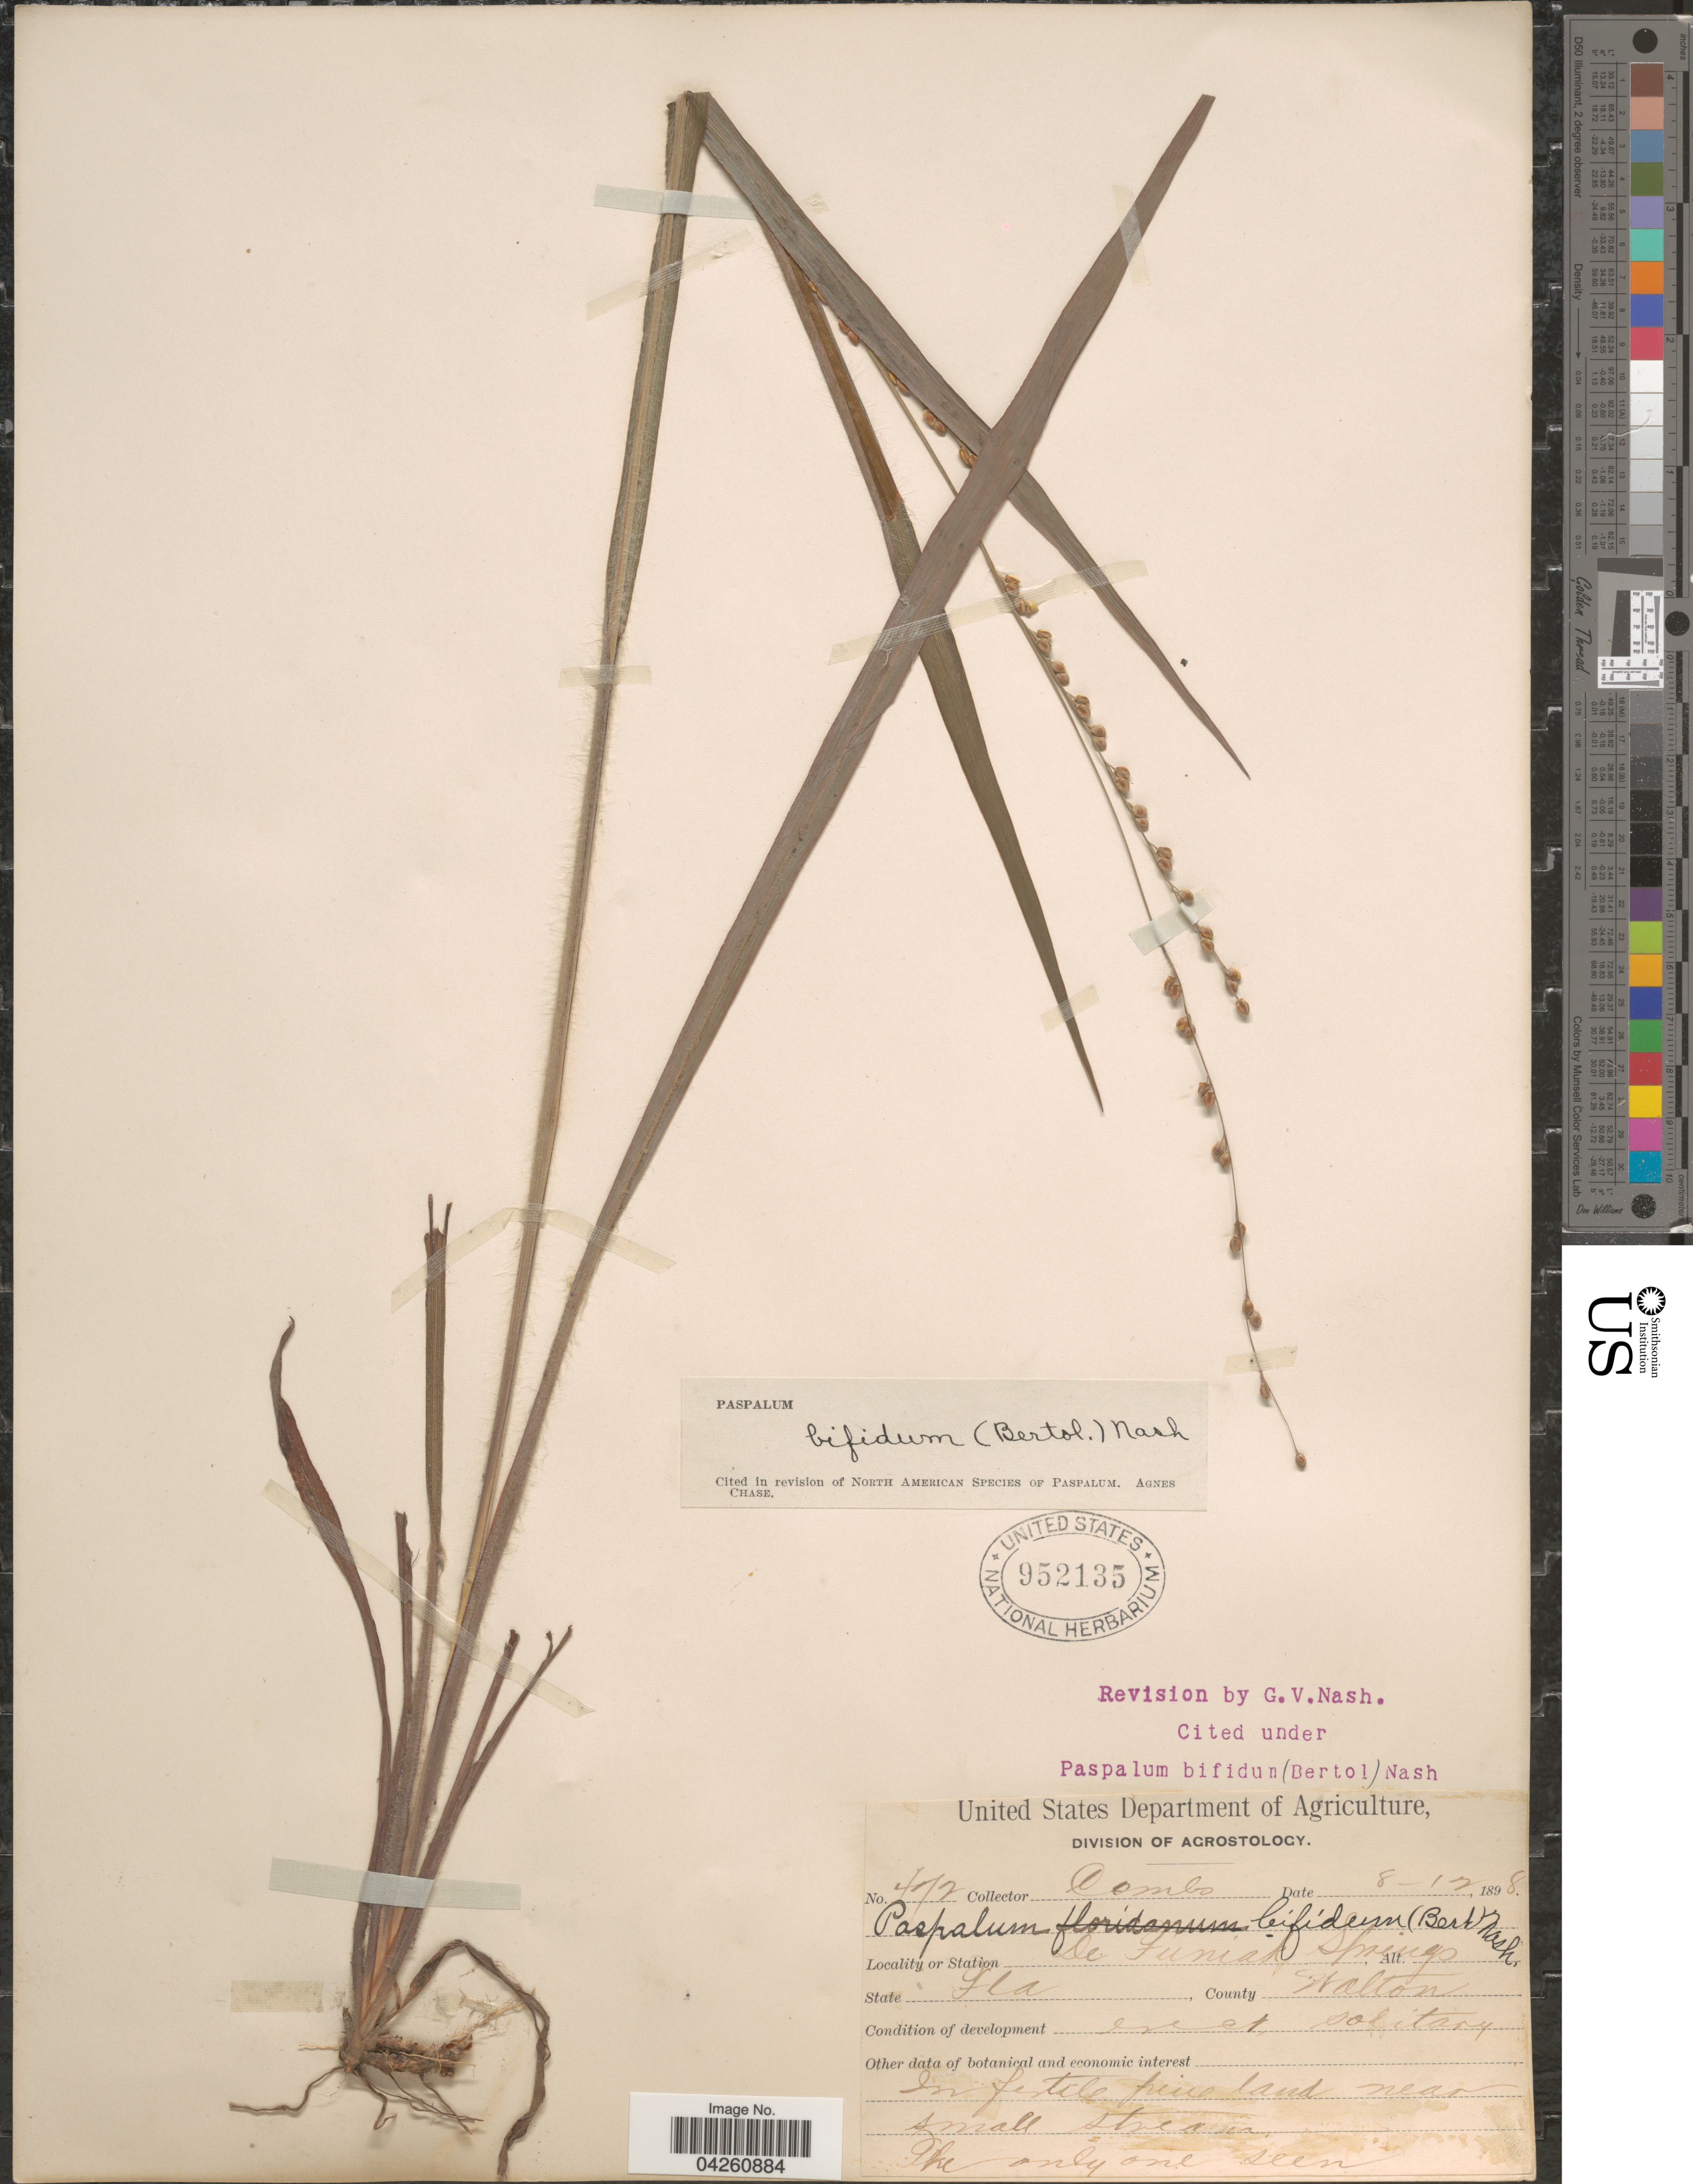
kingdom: Plantae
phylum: Tracheophyta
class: Liliopsida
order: Poales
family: Poaceae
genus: Paspalum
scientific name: Paspalum bifidum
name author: (Bertol.) Nash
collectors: -. Combs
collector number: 472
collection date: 1898-08-12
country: United States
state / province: Florida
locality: De Funiak Springs. County Walton.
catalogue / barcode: US 952135